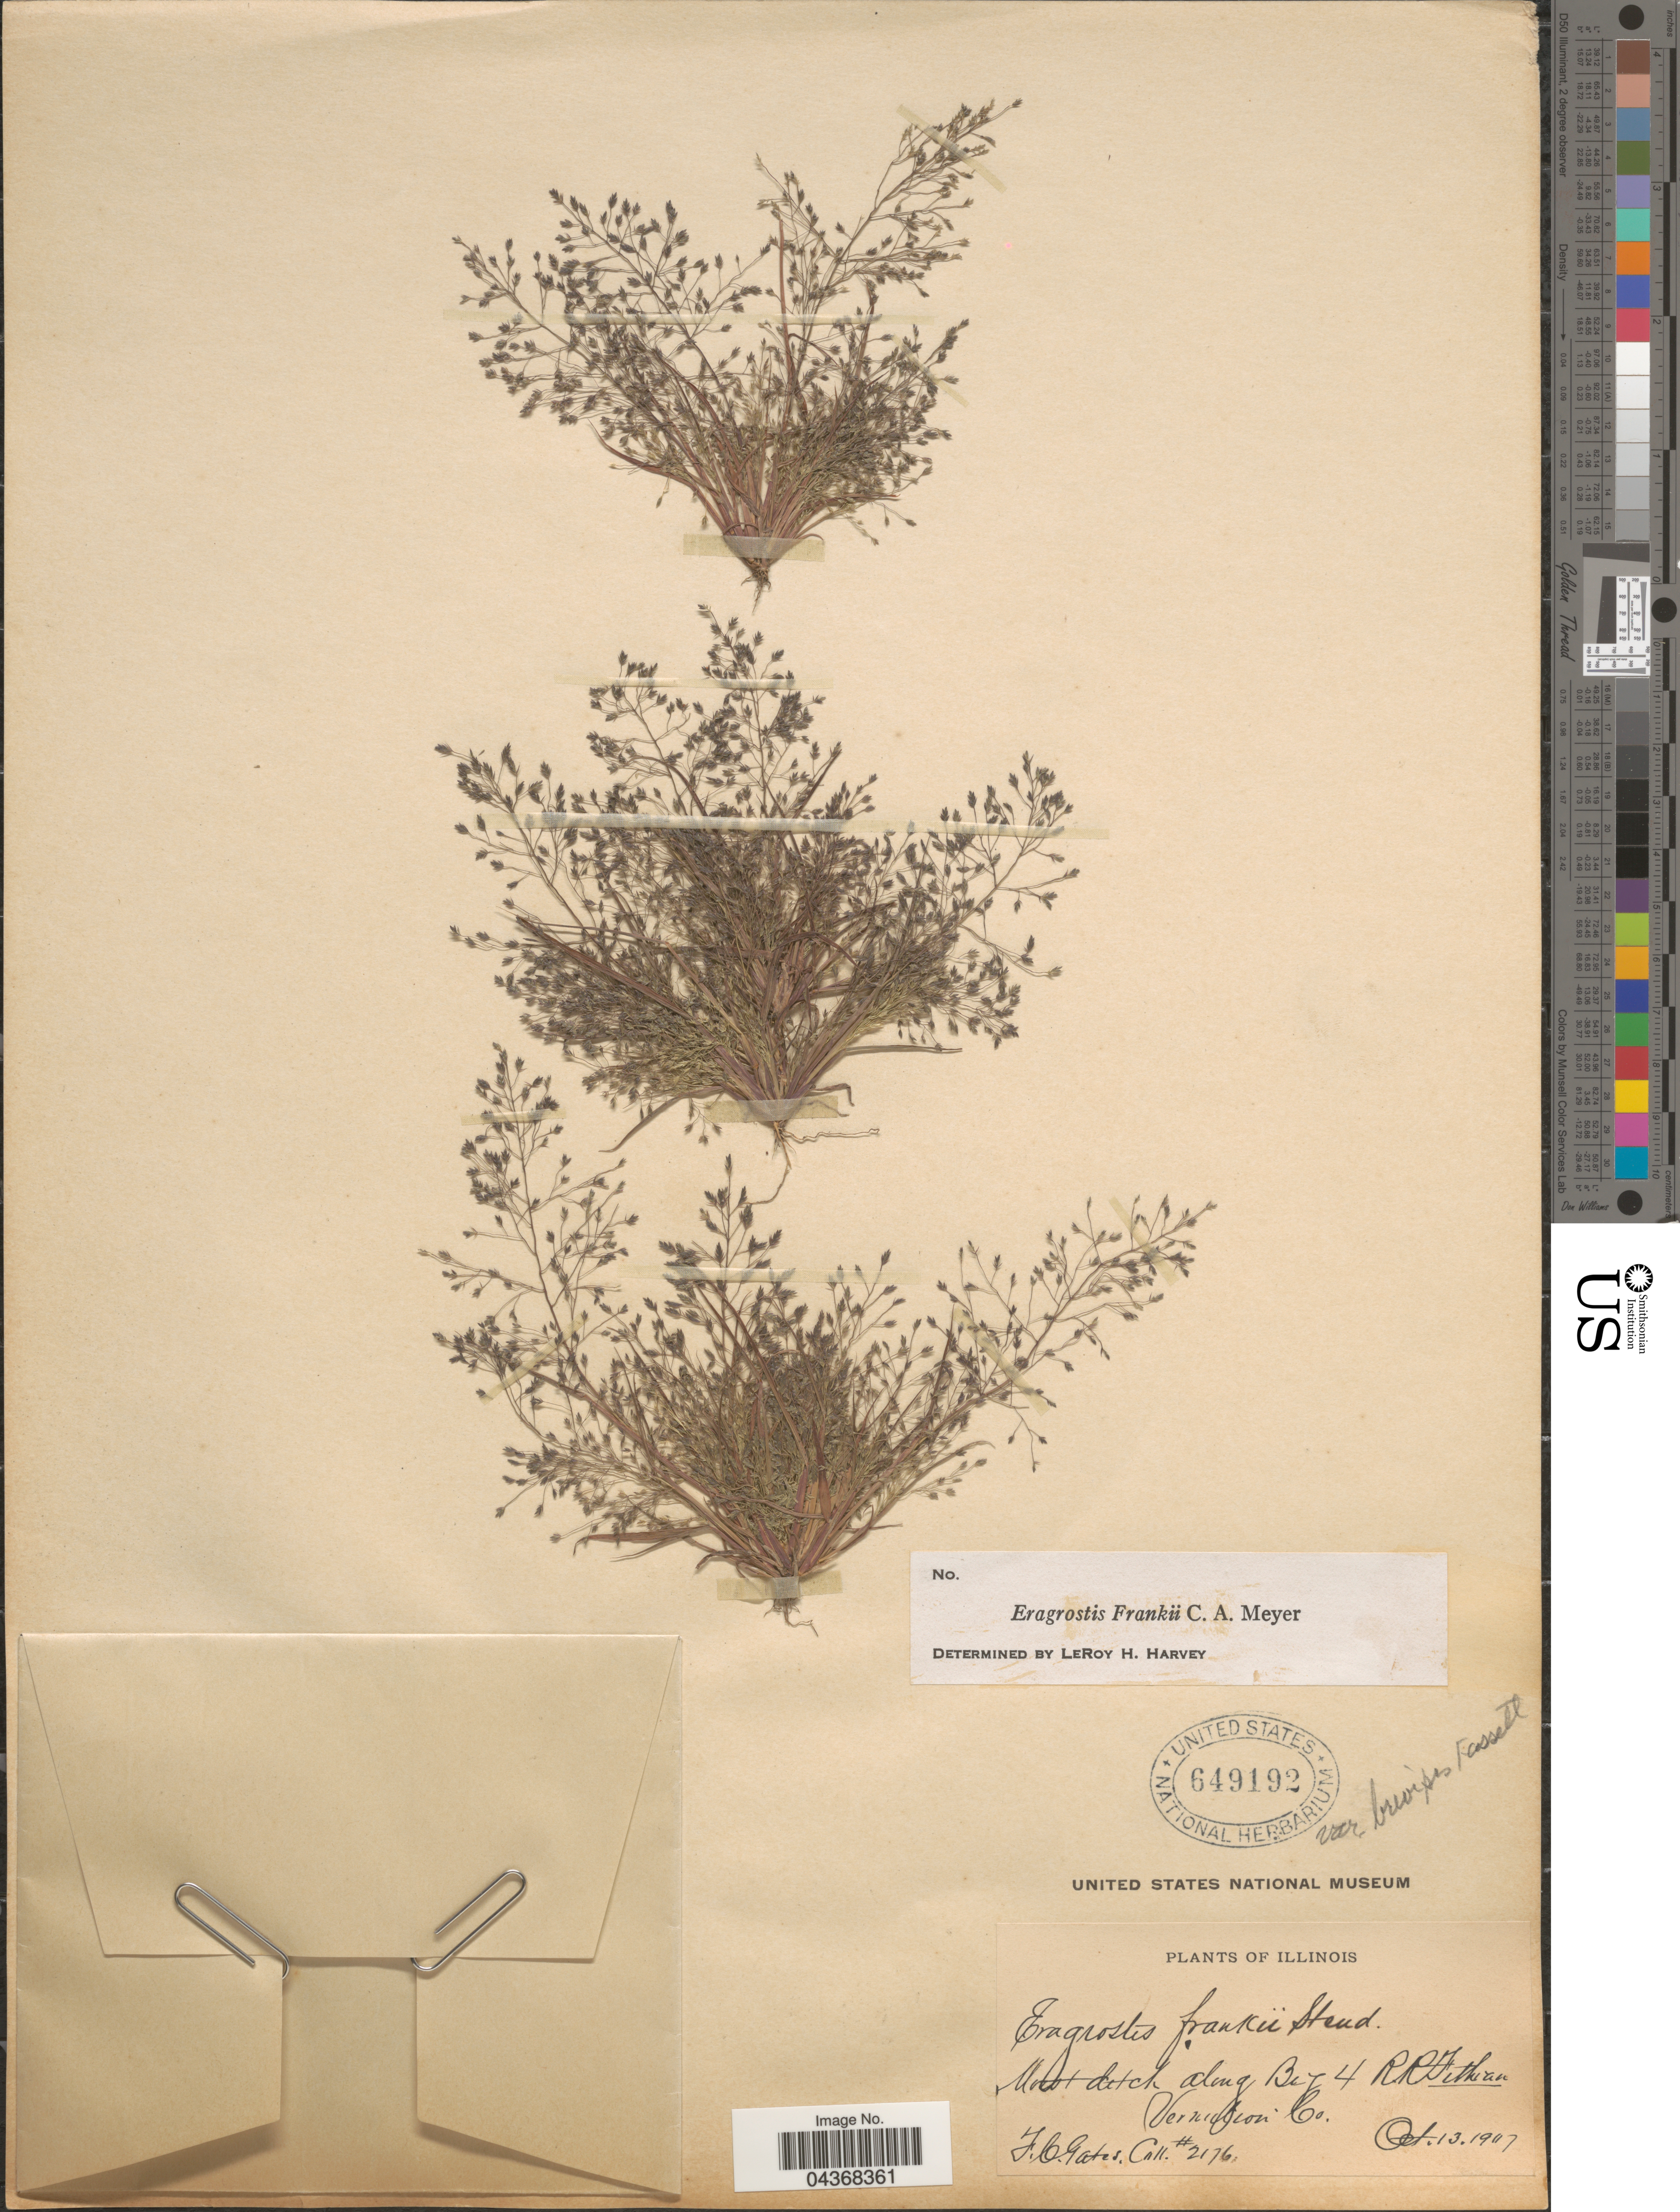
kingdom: Plantae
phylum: Tracheophyta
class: Liliopsida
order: Poales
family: Poaceae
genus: Eragrostis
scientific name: Eragrostis frankii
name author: C.A. Mey. ex Steud.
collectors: F. C. Gates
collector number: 2176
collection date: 1907-10-13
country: United States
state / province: Illinois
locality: Moist ditch along Big 4 R. R. Fithian. Vermilion Co.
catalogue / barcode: US 649192